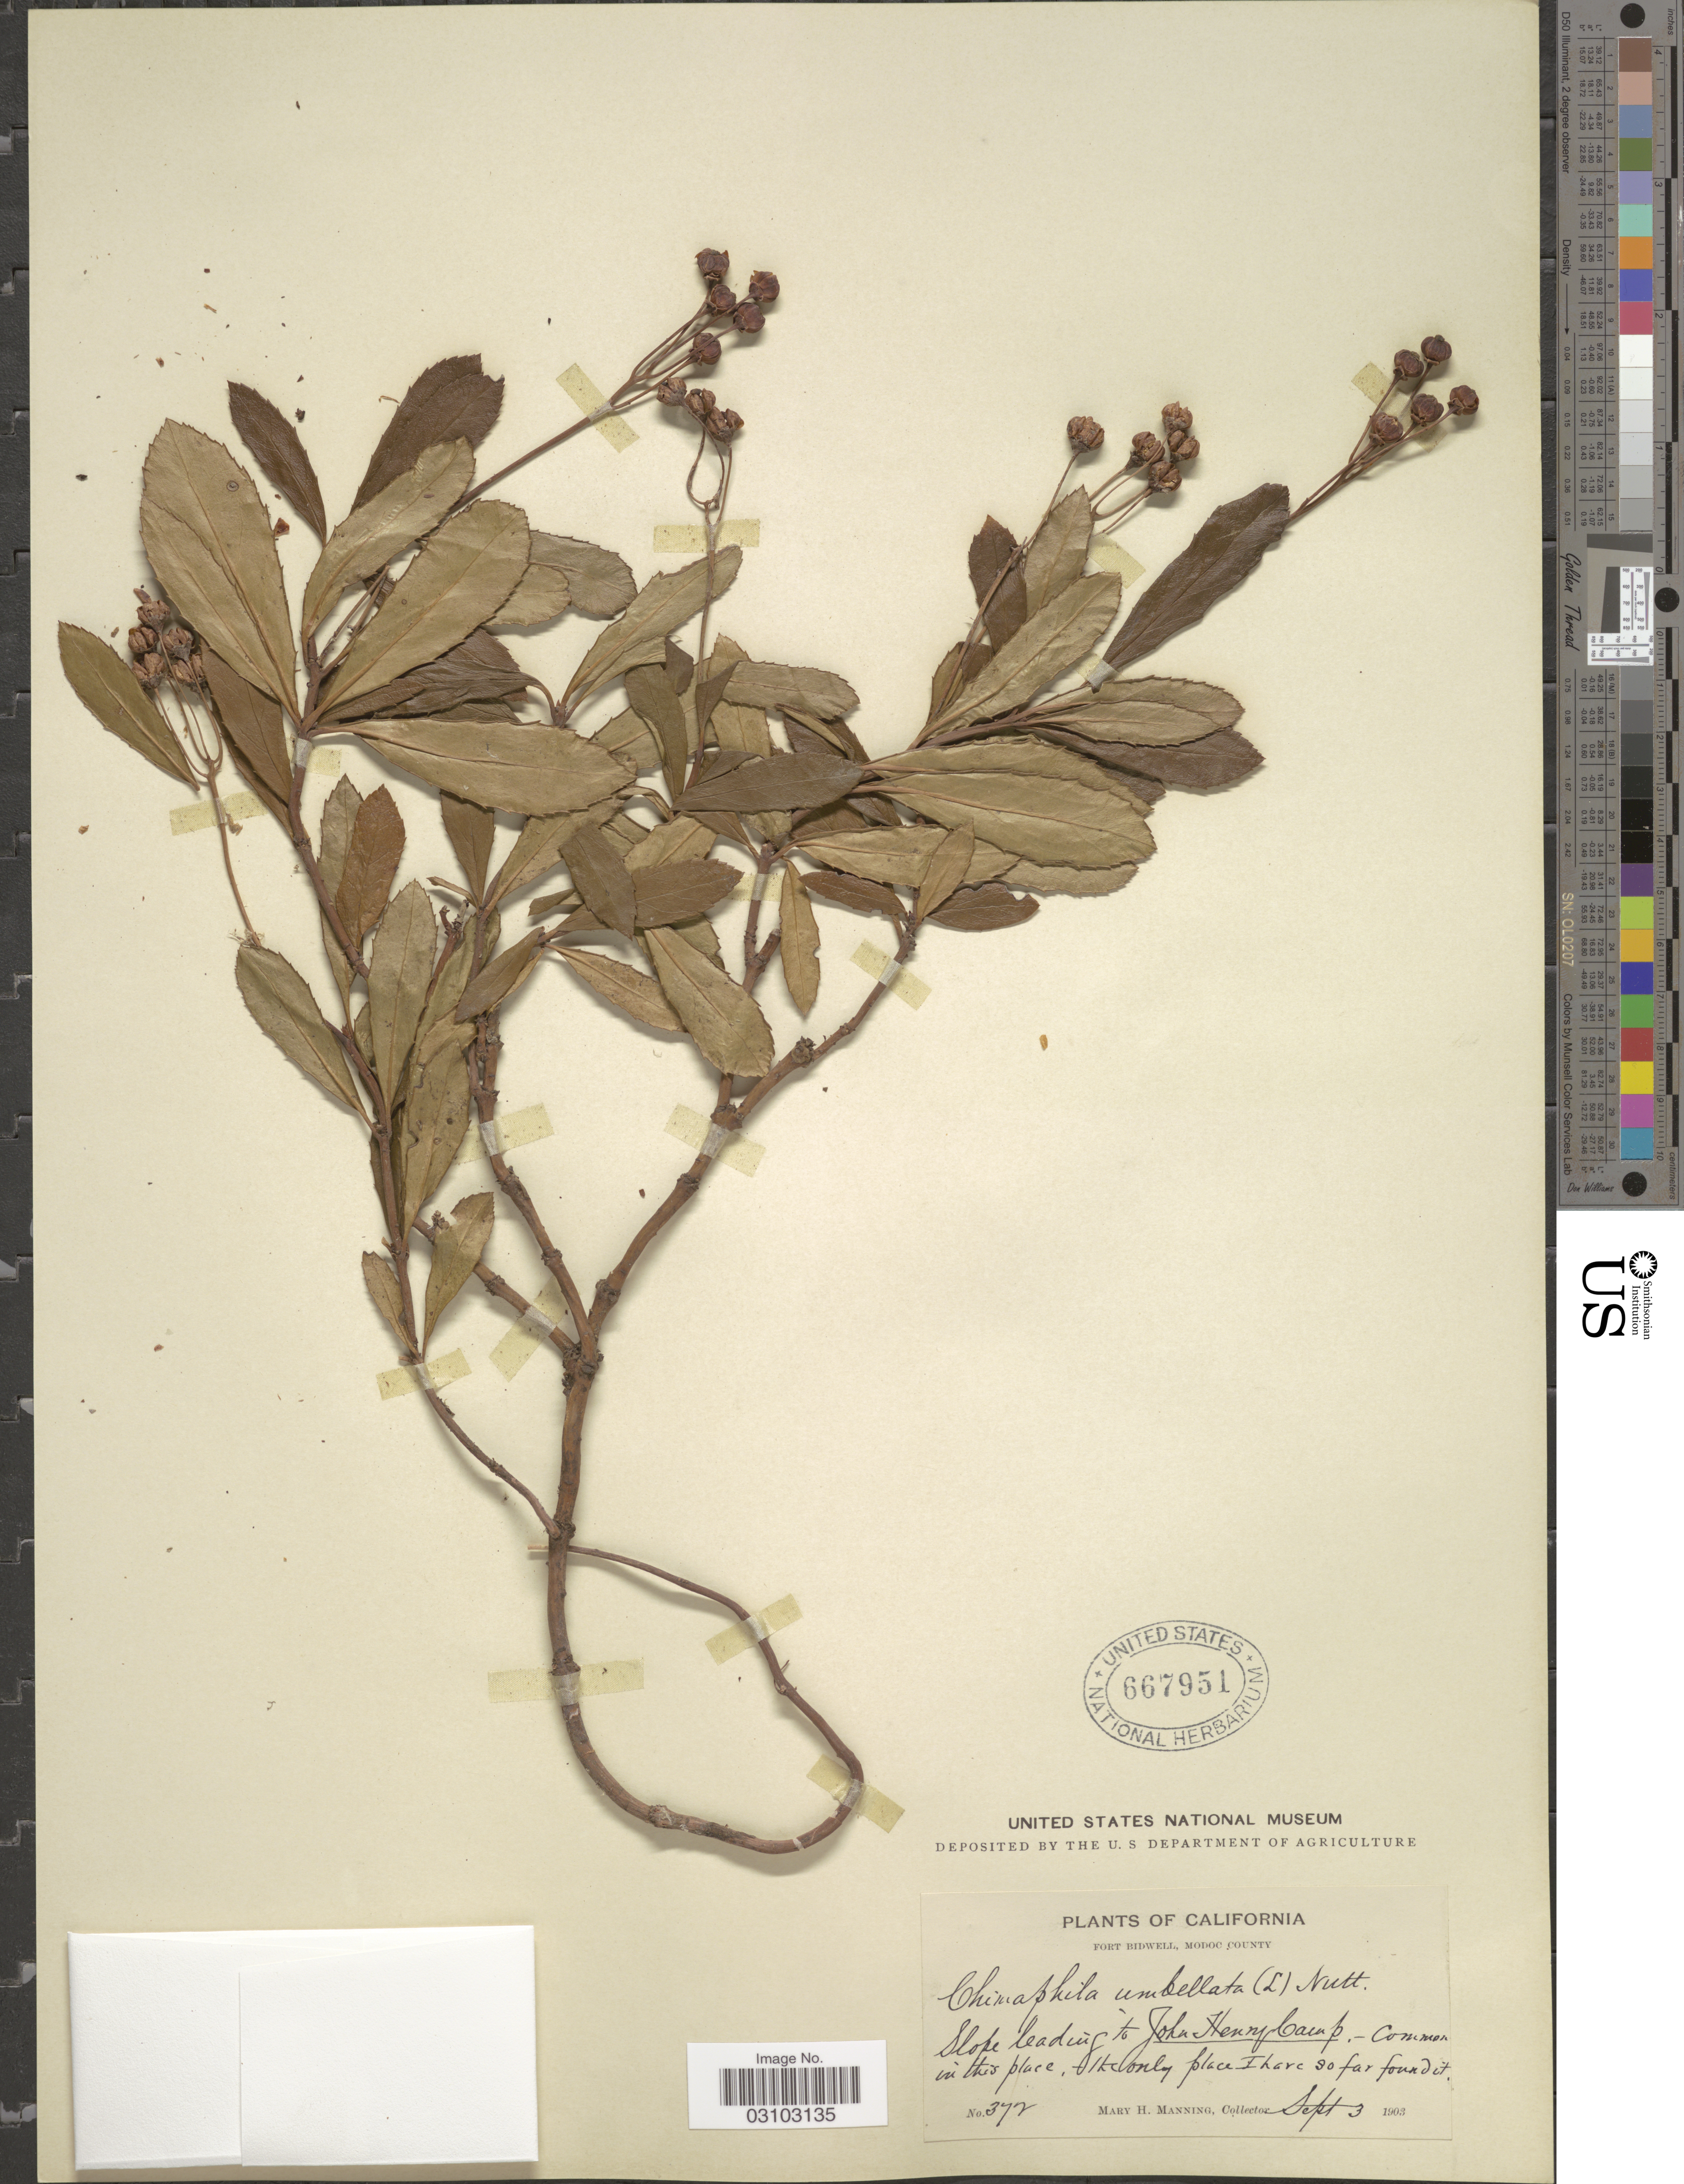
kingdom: Plantae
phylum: Tracheophyta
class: Magnoliopsida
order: Ericales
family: Ericaceae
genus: Chimaphila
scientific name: Chimaphila umbellata var. occidentalis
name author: (Rydb.) S.F. Blake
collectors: M. Manning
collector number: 372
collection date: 1903-09-03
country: United States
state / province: California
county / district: Modoc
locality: Fort Bidwell, Modoc County, Slope leading to John Henry Camp.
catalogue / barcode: US 667951